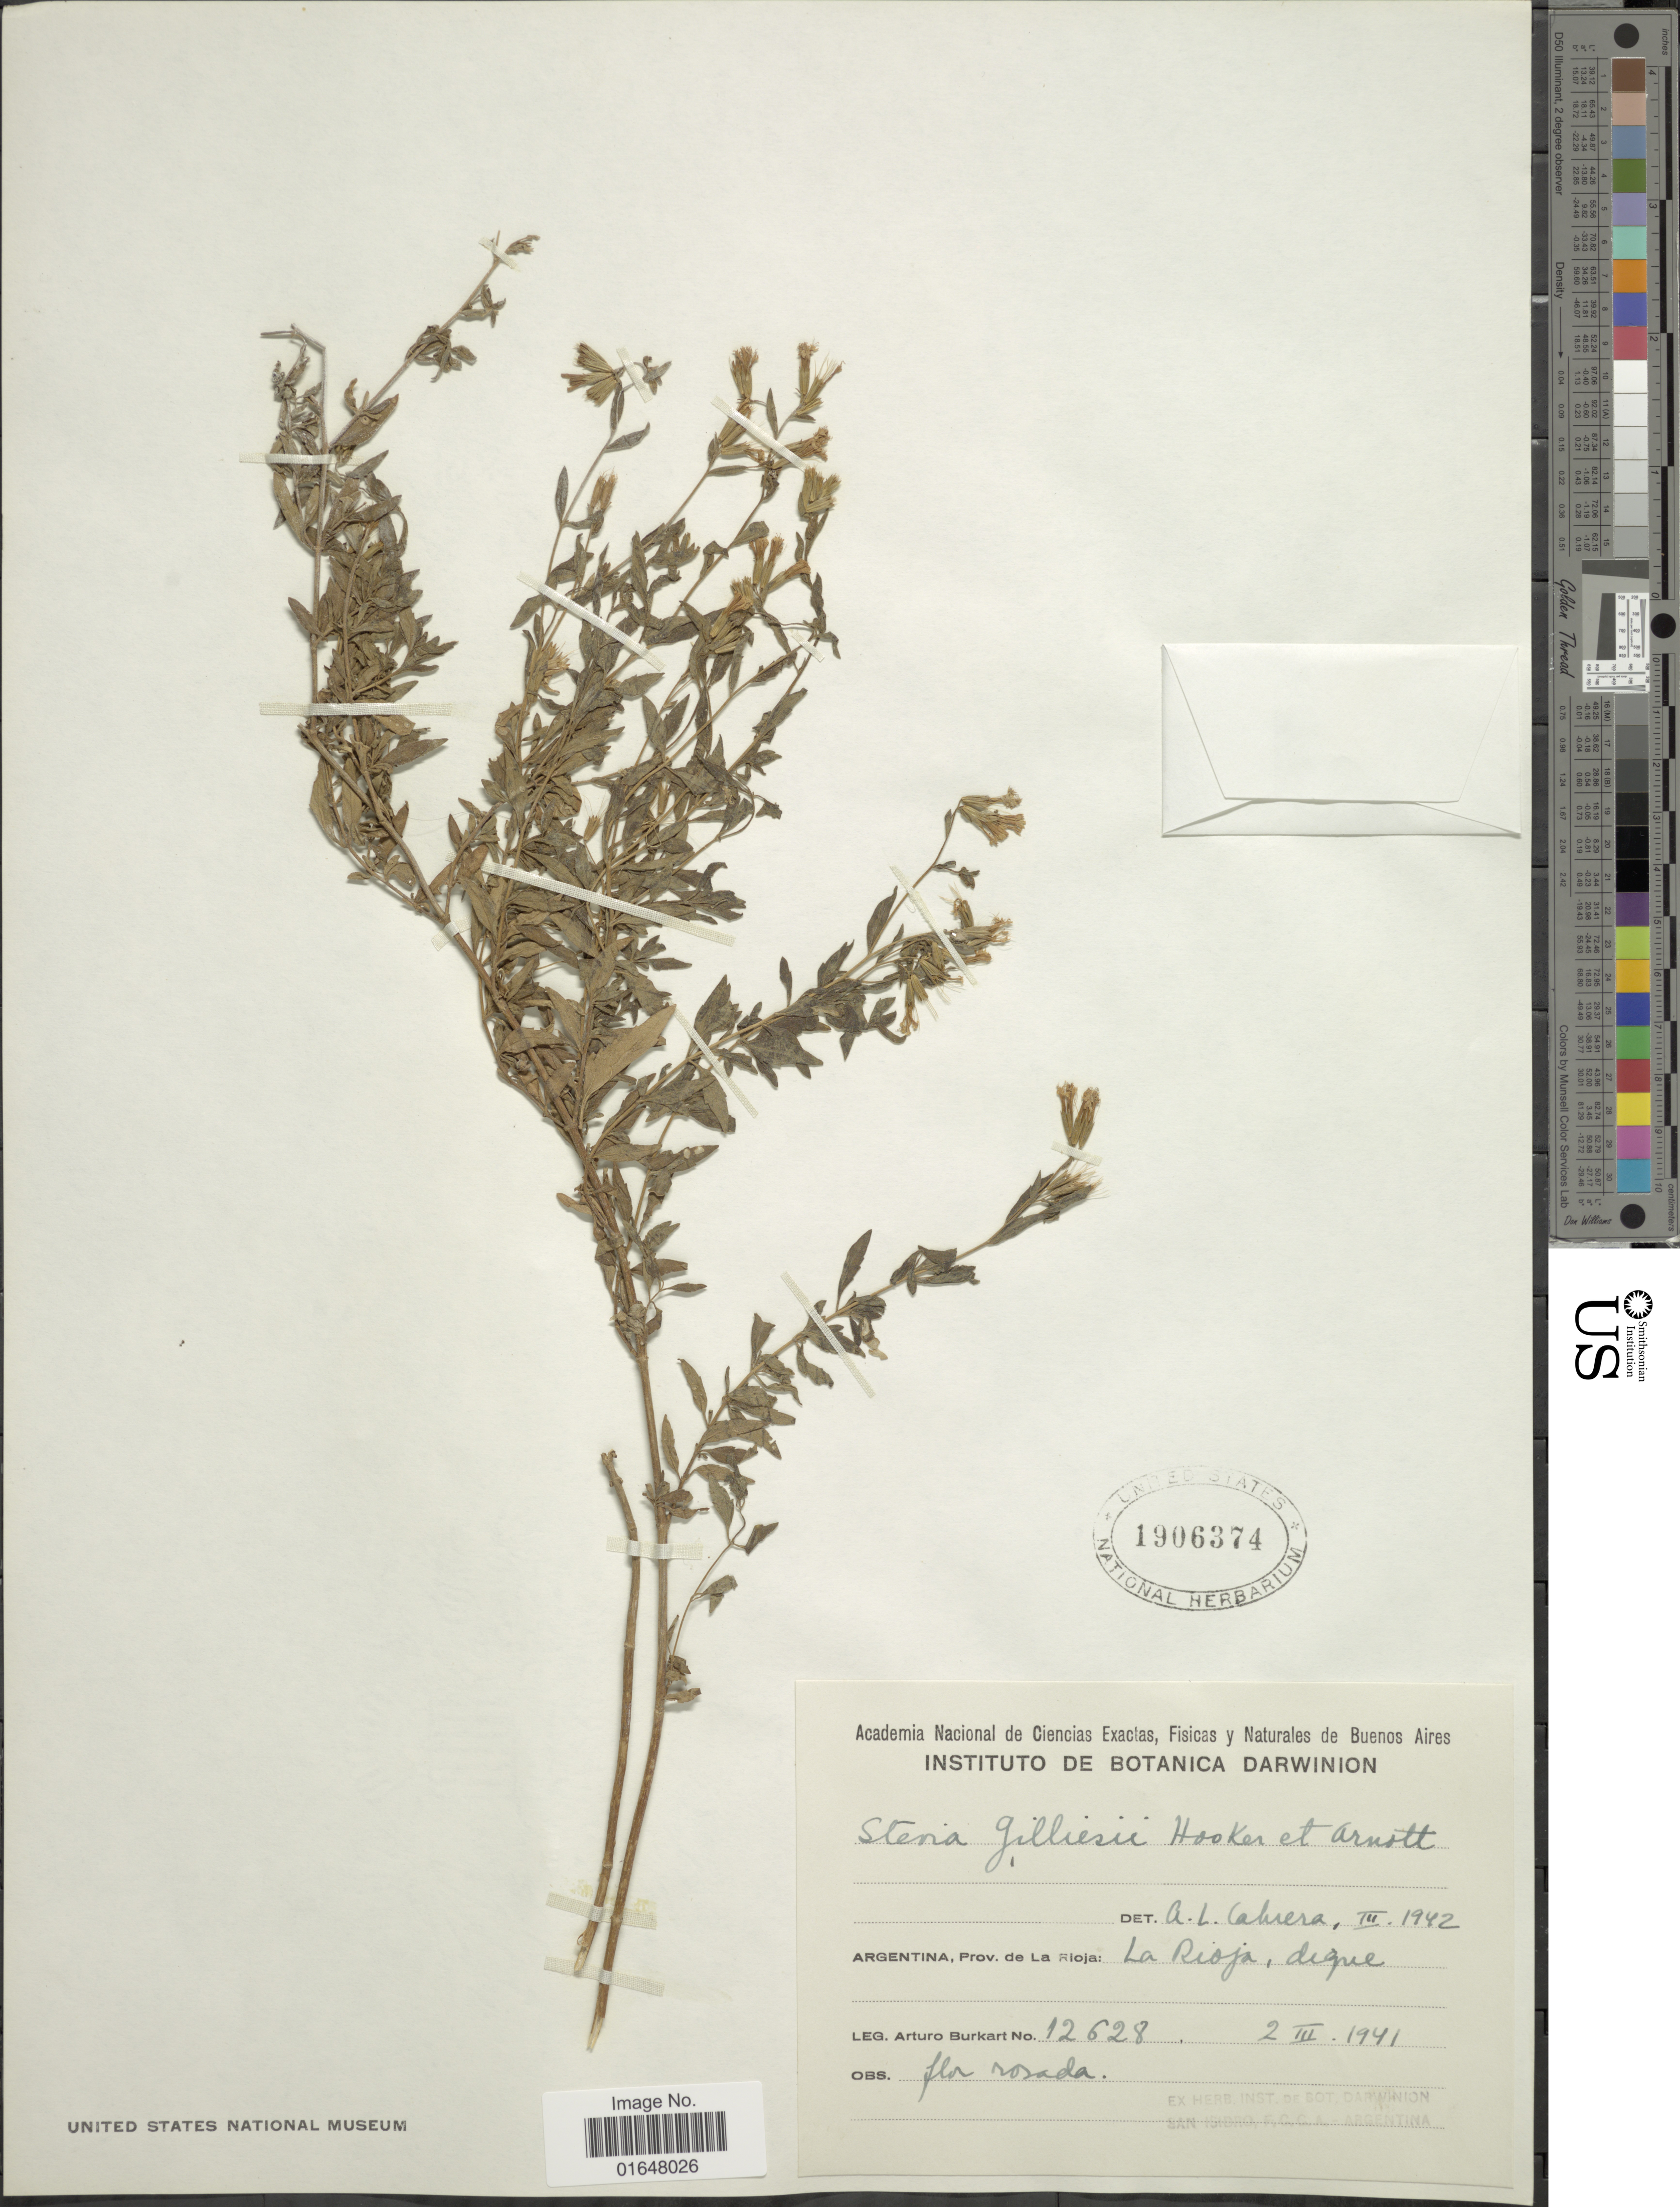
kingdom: Plantae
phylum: Tracheophyta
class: Magnoliopsida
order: Asterales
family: Asteraceae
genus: Stevia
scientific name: Stevia gilliesii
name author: Hook. & Arn.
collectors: A. E. Burkart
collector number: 12628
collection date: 1941-03-02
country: Argentina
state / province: La Rioja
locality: Prov. de La Rioja, La Rioja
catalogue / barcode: US 1906374